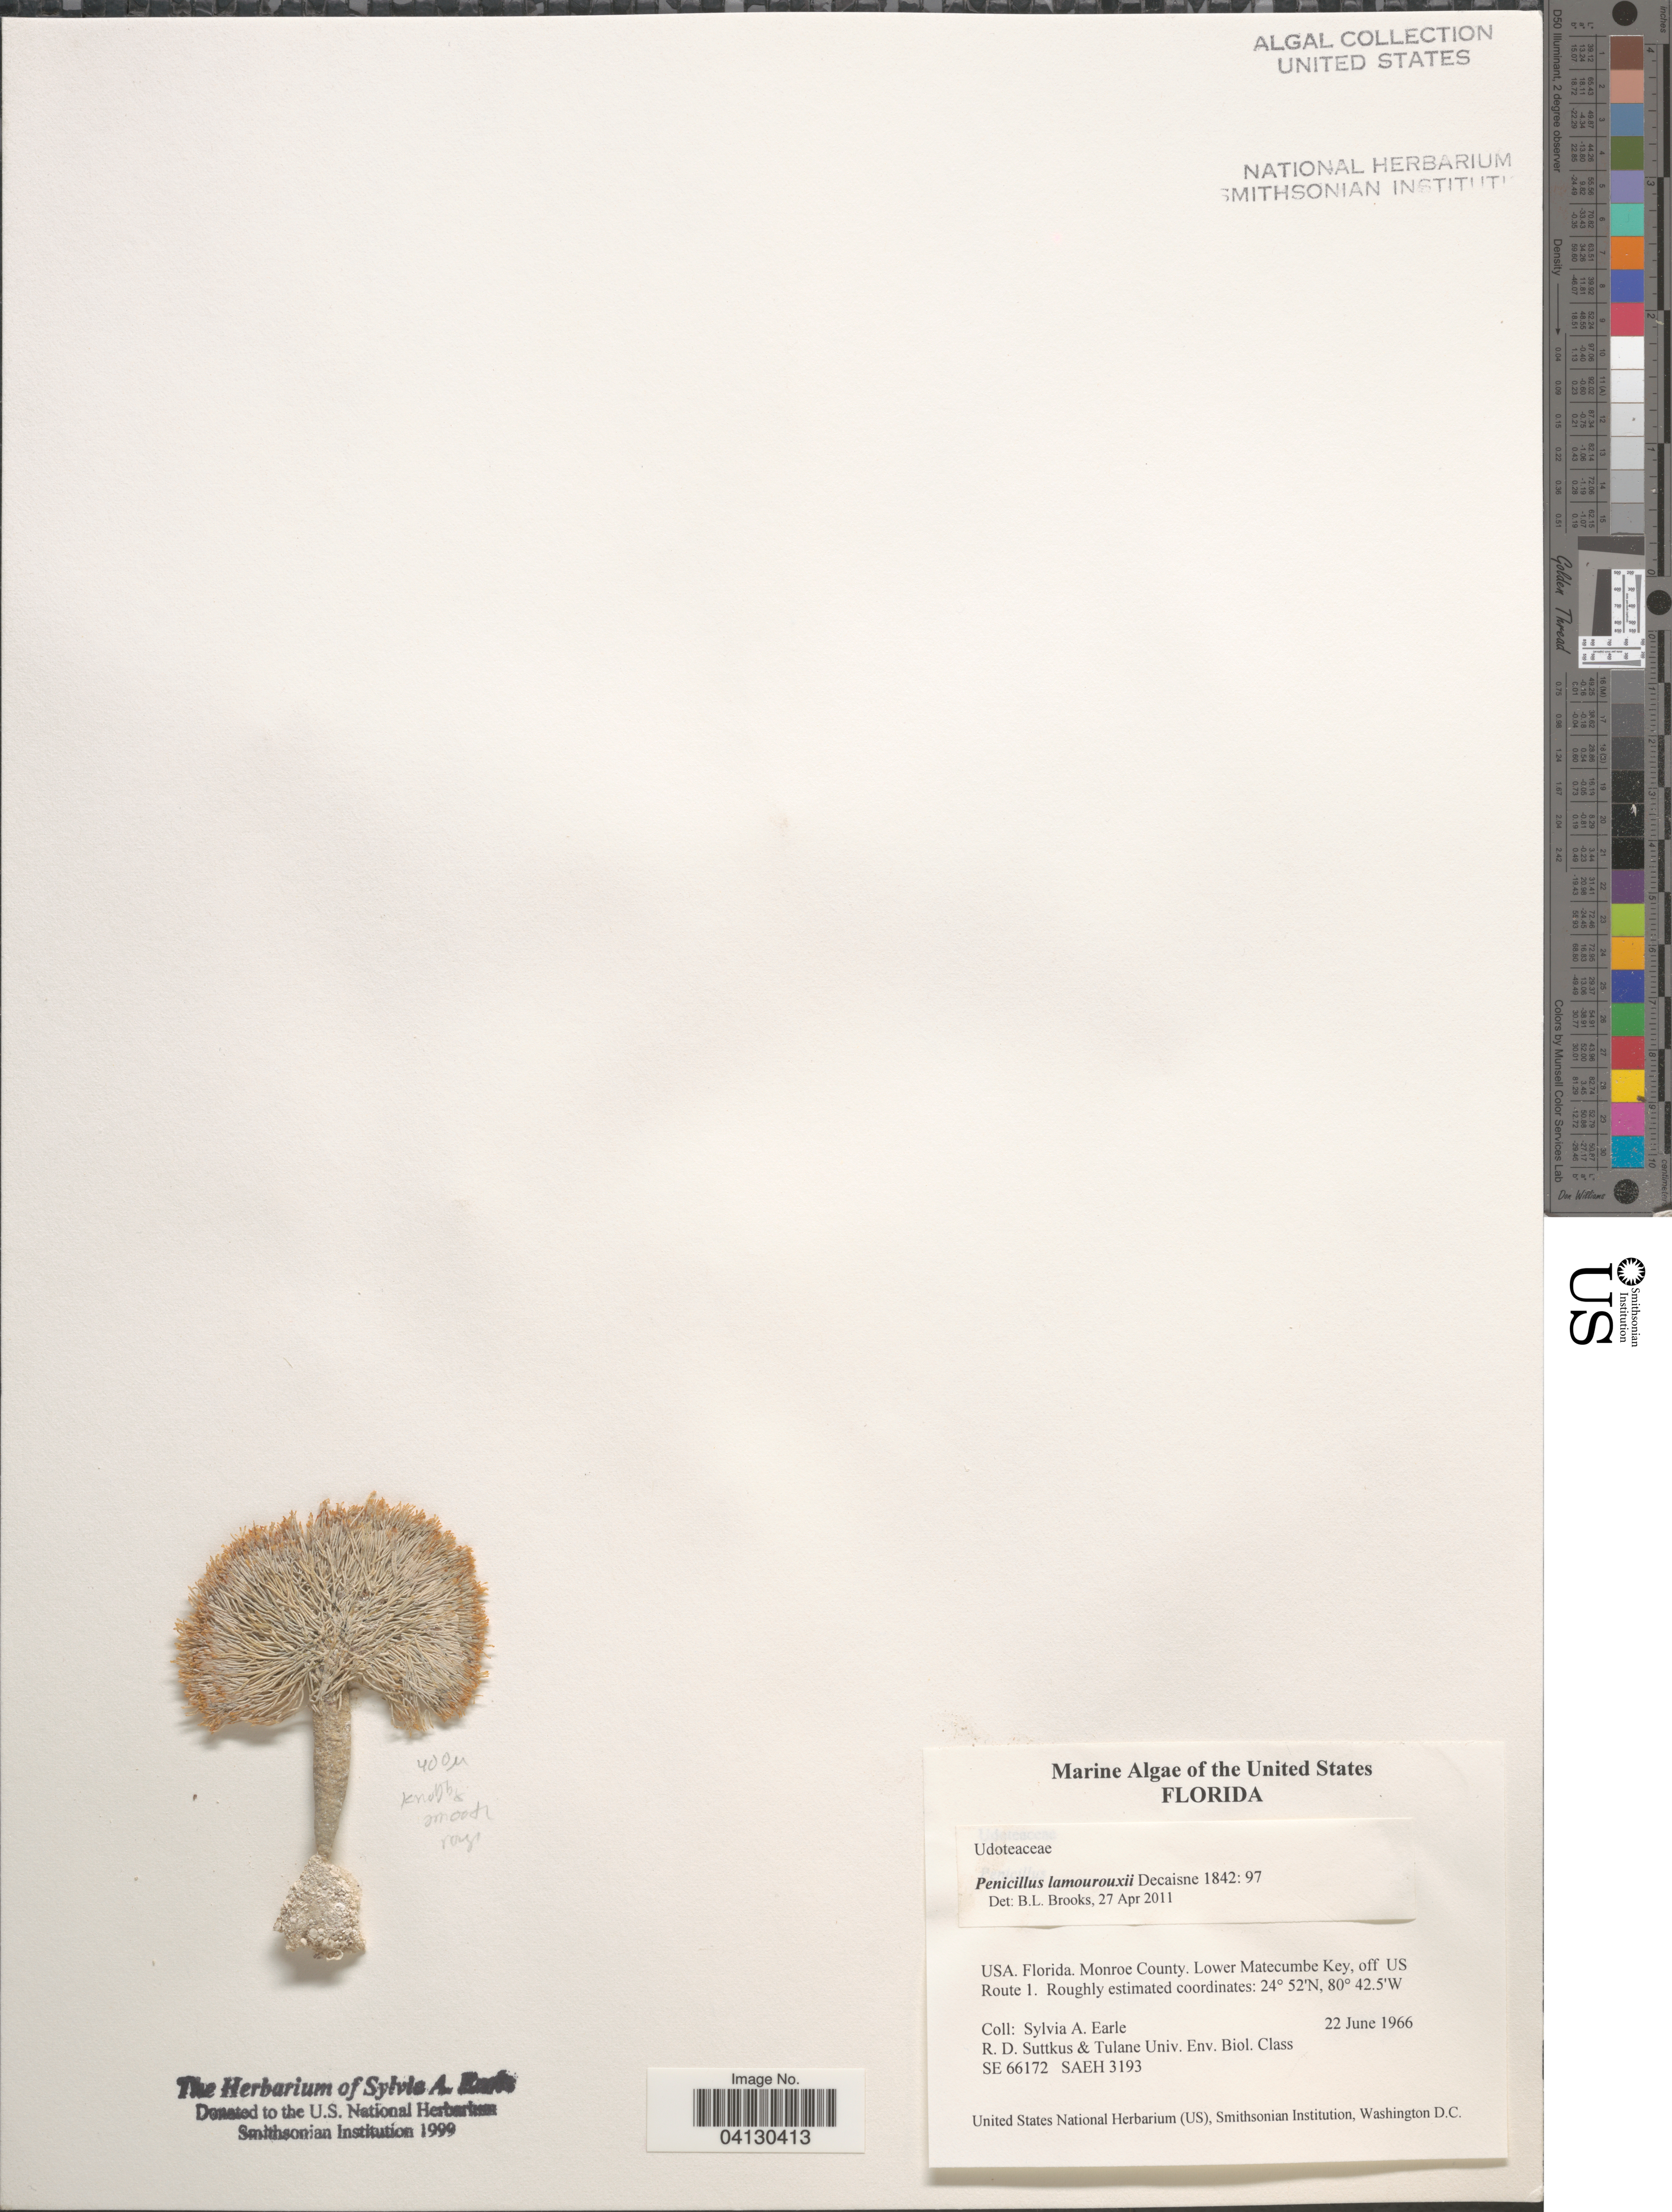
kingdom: Plantae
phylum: Chlorophyta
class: Ulvophyceae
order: Bryopsidales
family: Udoteaceae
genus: Penicillus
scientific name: Penicillus lamourouxii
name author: Decne.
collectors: S. A. Earle, R. Suttkus & Tulane Univ. Env. Biol. Class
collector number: SE66172/SAEH3193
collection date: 1966-06-22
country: United States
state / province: Florida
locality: Monroe County. Lower Matecumbe Key, off US Route 1.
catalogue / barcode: US 328999